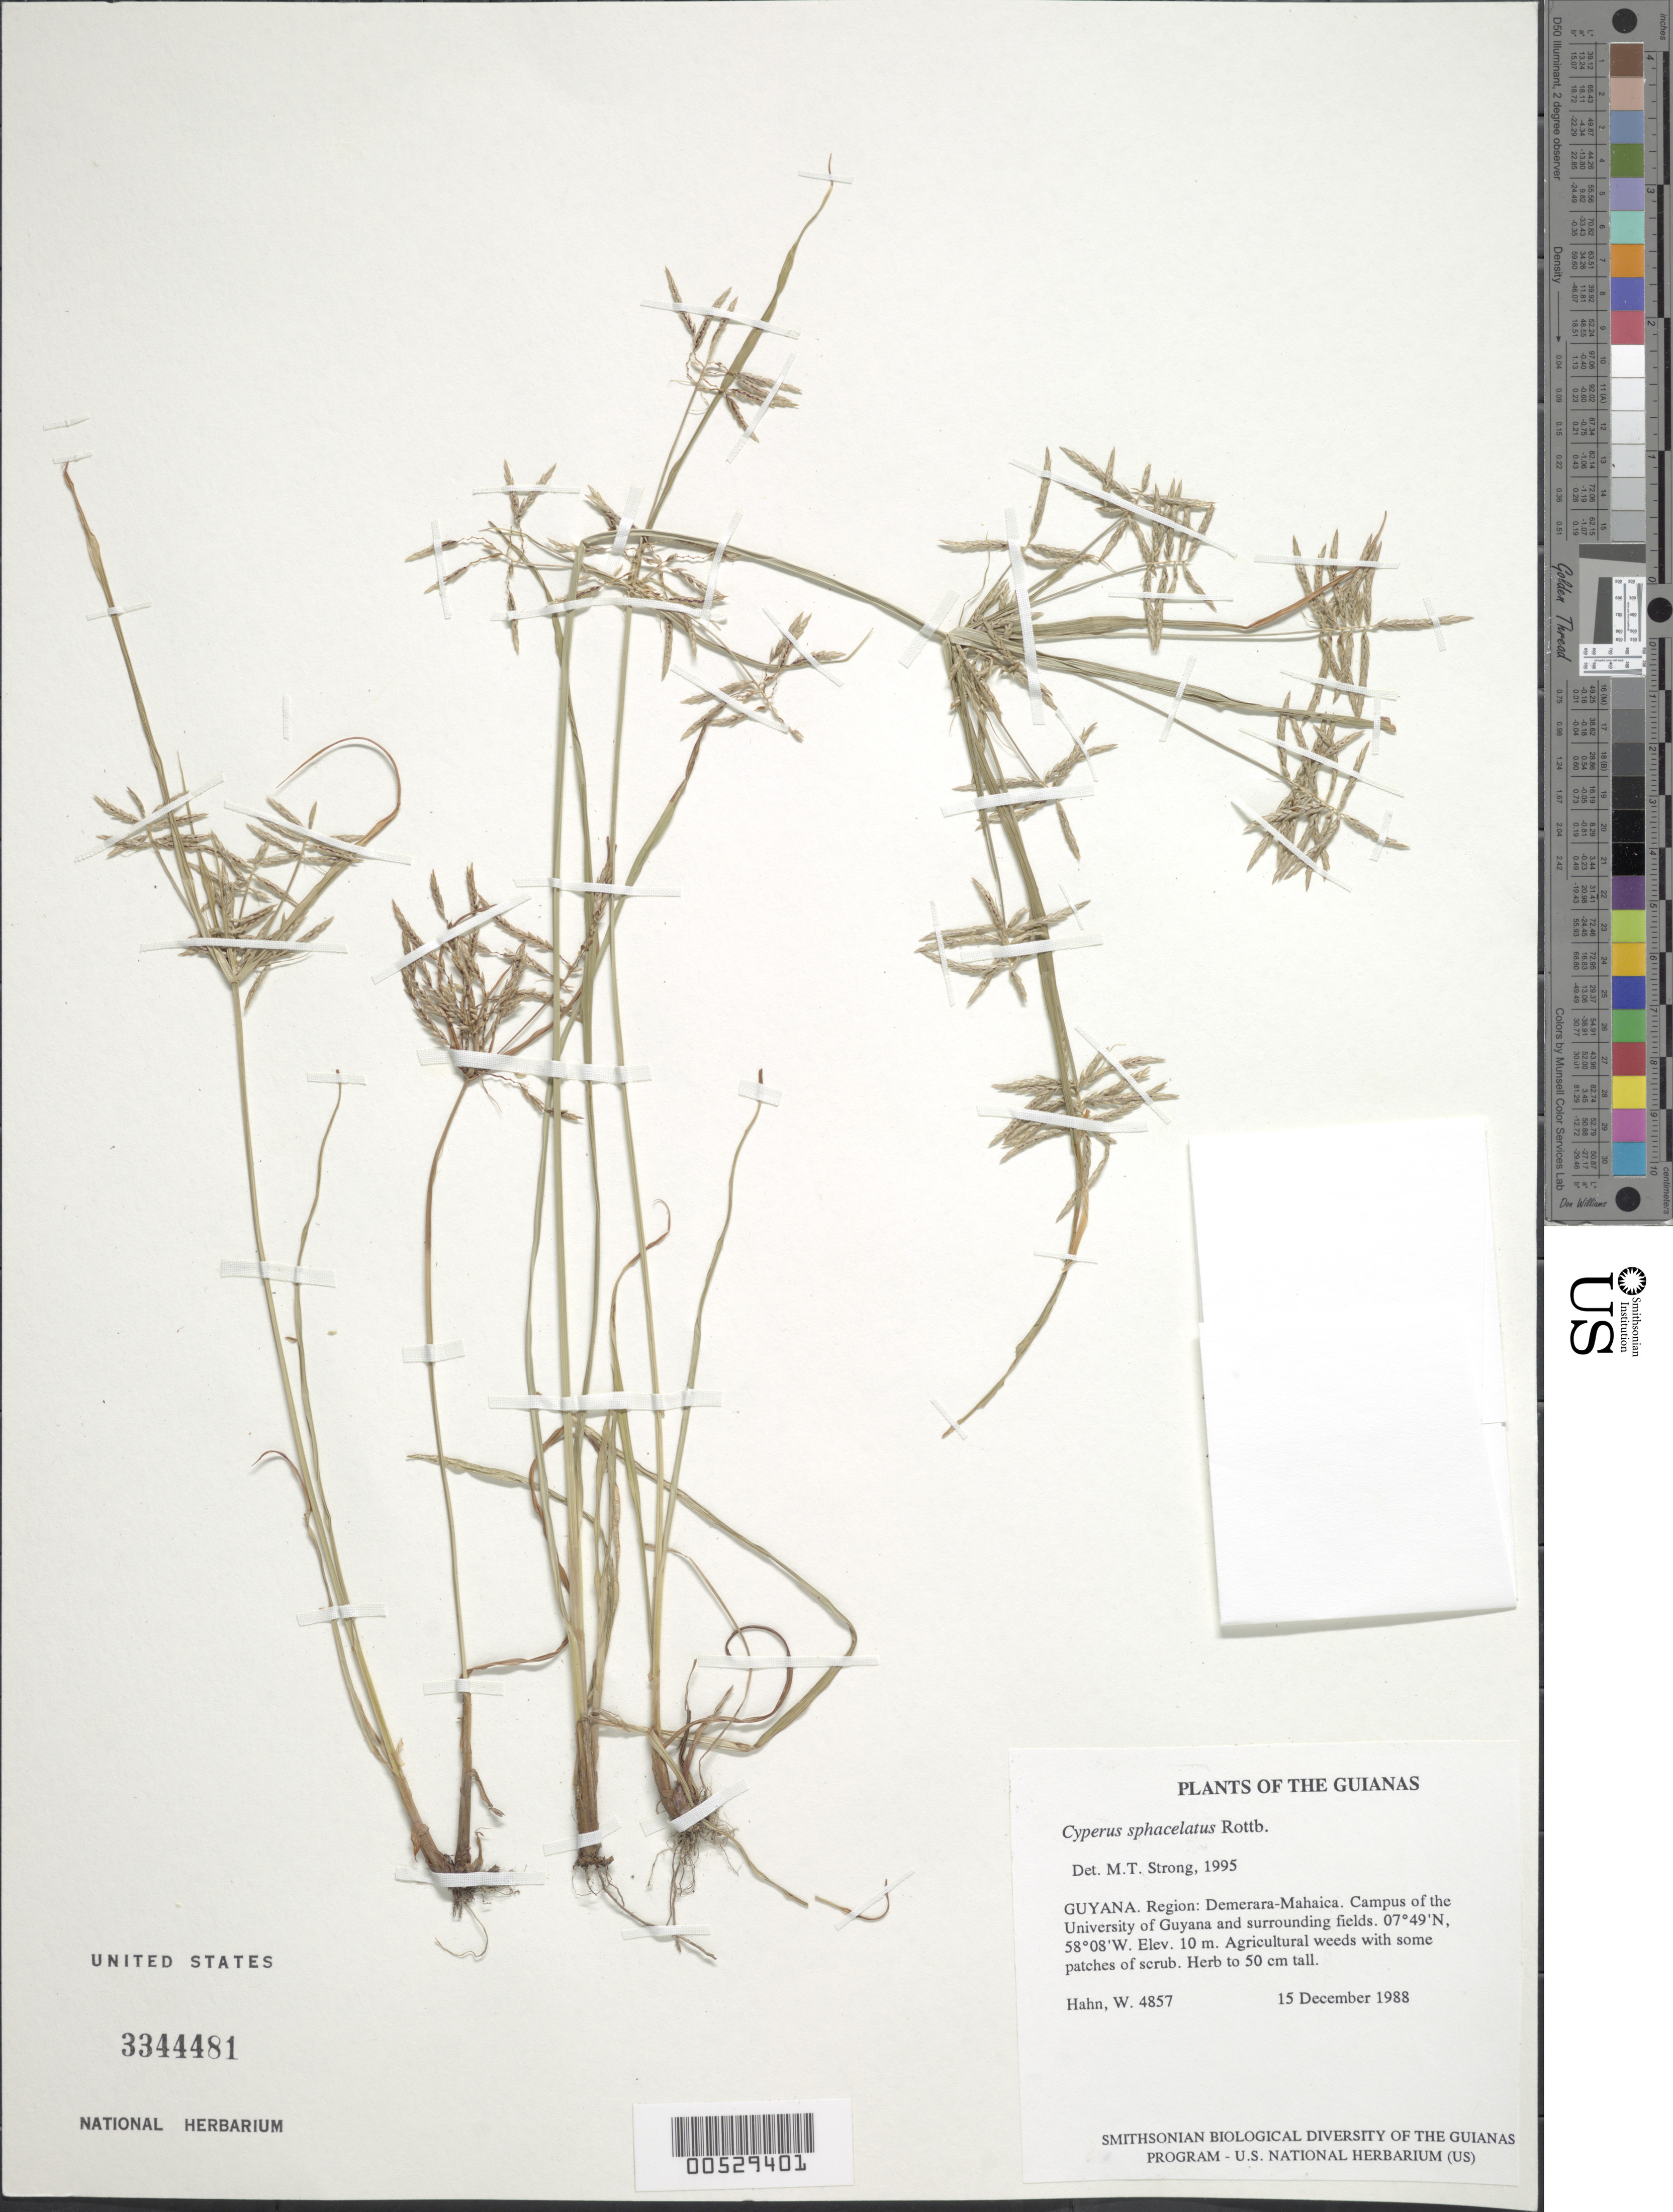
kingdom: Plantae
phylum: Tracheophyta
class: Liliopsida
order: Poales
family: Cyperaceae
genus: Cyperus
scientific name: Cyperus sphacelatus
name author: Rottb.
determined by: Strong, M. T., (US), Smithsonian Institution - National Museum of Natural History (UNITED STATES)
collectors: W. Hahn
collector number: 4857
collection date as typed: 15 December 1988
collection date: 1988-12-15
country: Guyana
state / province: Demerara-Mahaica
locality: Campus of the University of Guyana and surrounding fields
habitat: Agricultural weeds with some patches of scrub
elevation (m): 10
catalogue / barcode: US 3344481